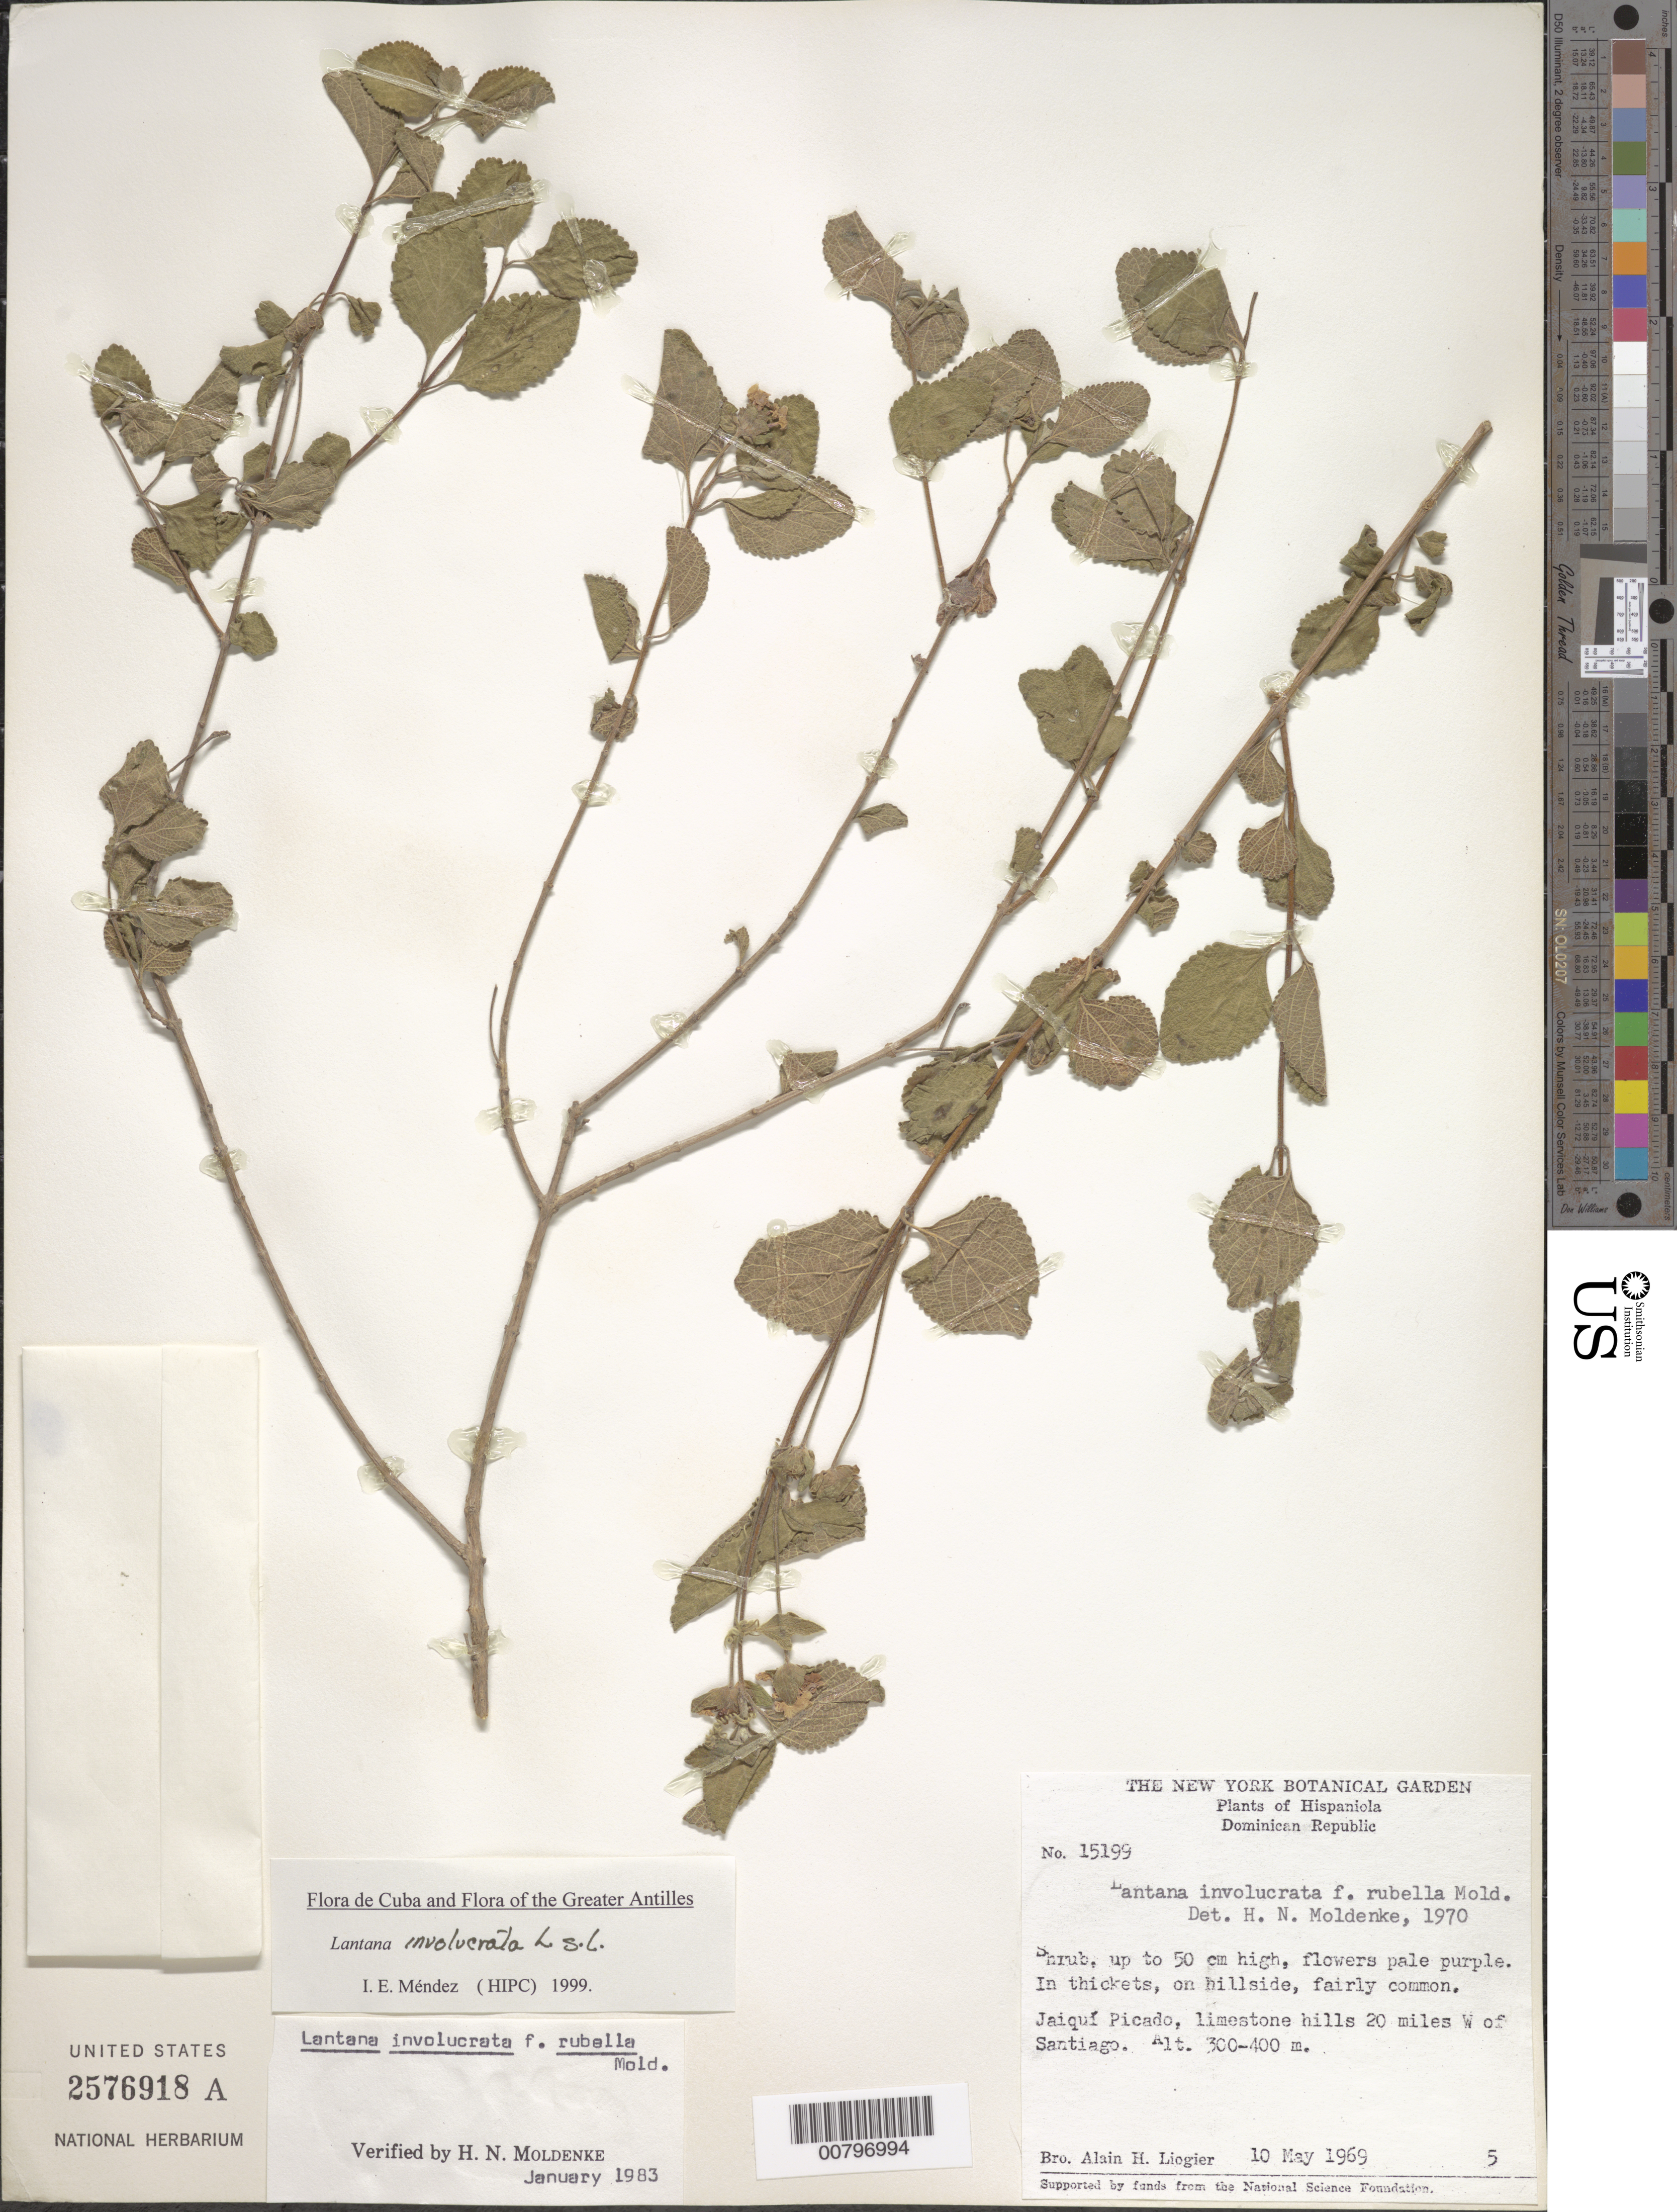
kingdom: Plantae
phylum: Tracheophyta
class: Magnoliopsida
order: Lamiales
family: Verbenaceae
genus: Lantana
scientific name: Lantana involucrata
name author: L.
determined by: Méndez, Isidro E., (HIPC)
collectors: A. H. Liogier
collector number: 15199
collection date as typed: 10 May 1969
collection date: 1969-05-10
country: Dominican Republic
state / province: Santiago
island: Hispaniola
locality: Jaiquí Picado, 20 miles W of city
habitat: In thickets on limestone hillside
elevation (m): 300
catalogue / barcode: US 2576918A